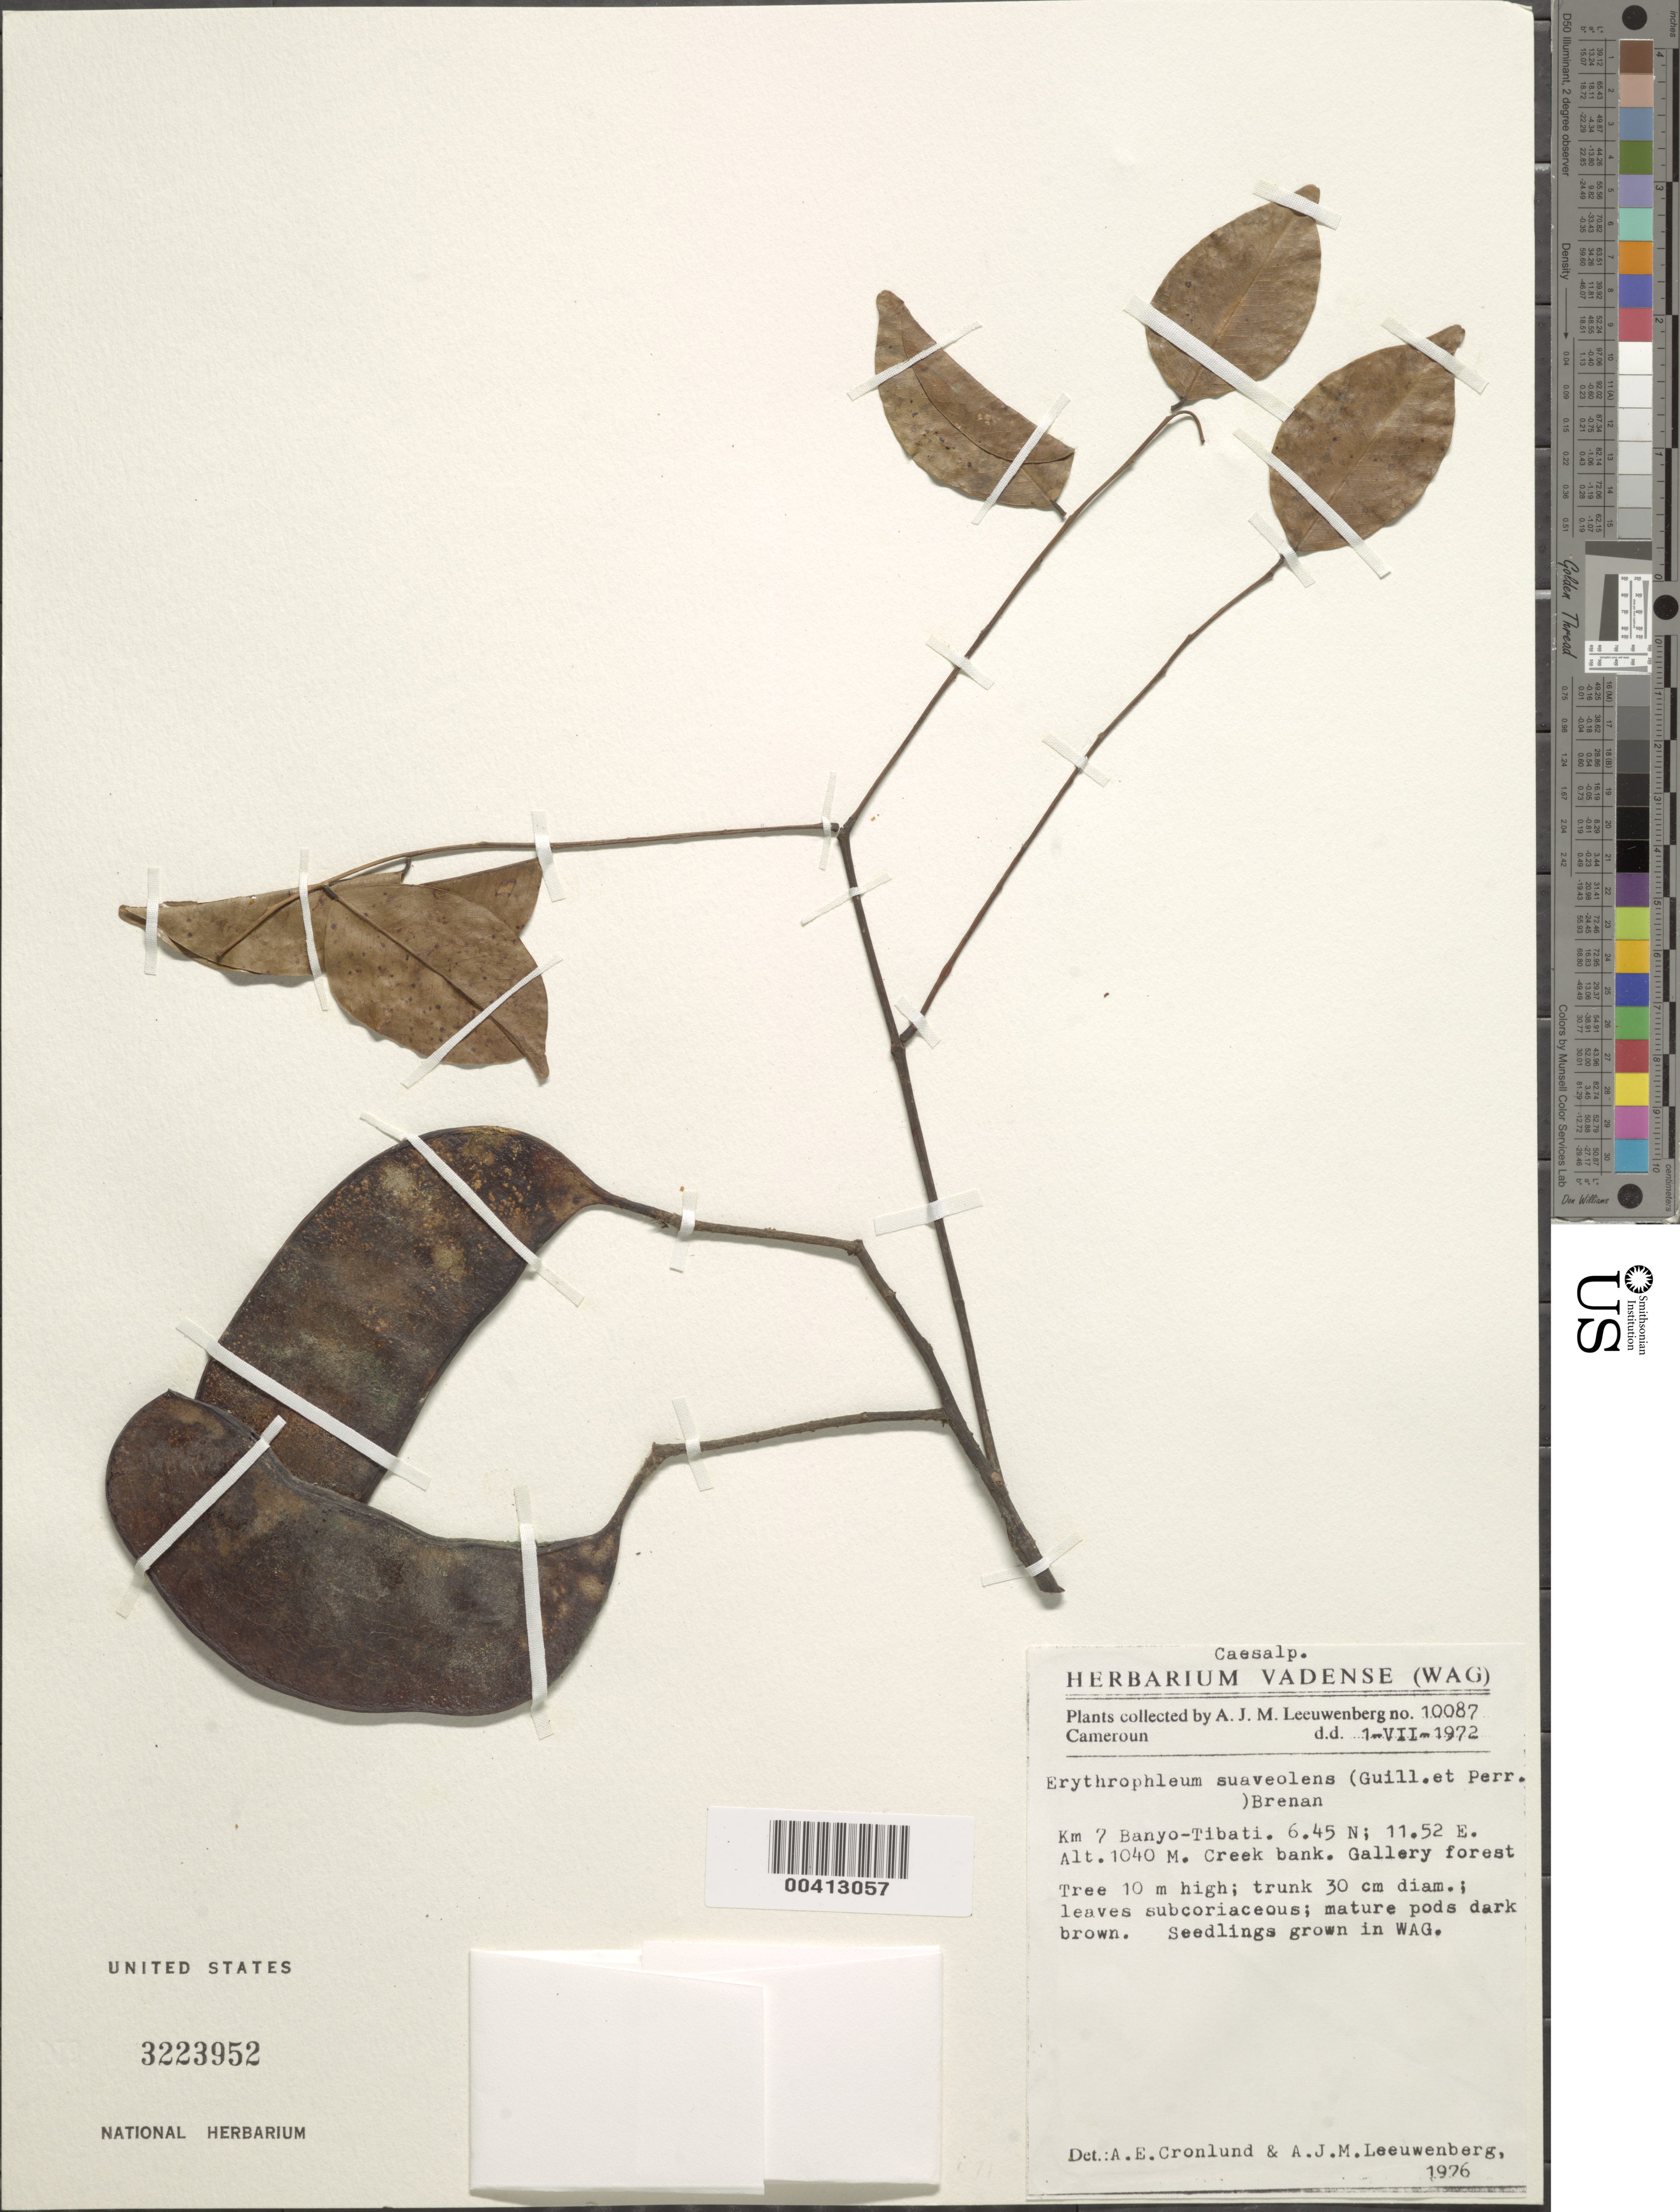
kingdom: Plantae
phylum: Tracheophyta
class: Magnoliopsida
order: Fabales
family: Fabaceae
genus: Erythrophleum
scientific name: Erythrophleum suaveolens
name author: (Guillem. & Perrott.) Brenan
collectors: A. J. M. Leeuwenberg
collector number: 10087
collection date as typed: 01 Jul 1972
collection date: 1972-07-01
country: Cameroon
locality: Banyo-tibati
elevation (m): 1040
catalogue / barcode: US 3223952